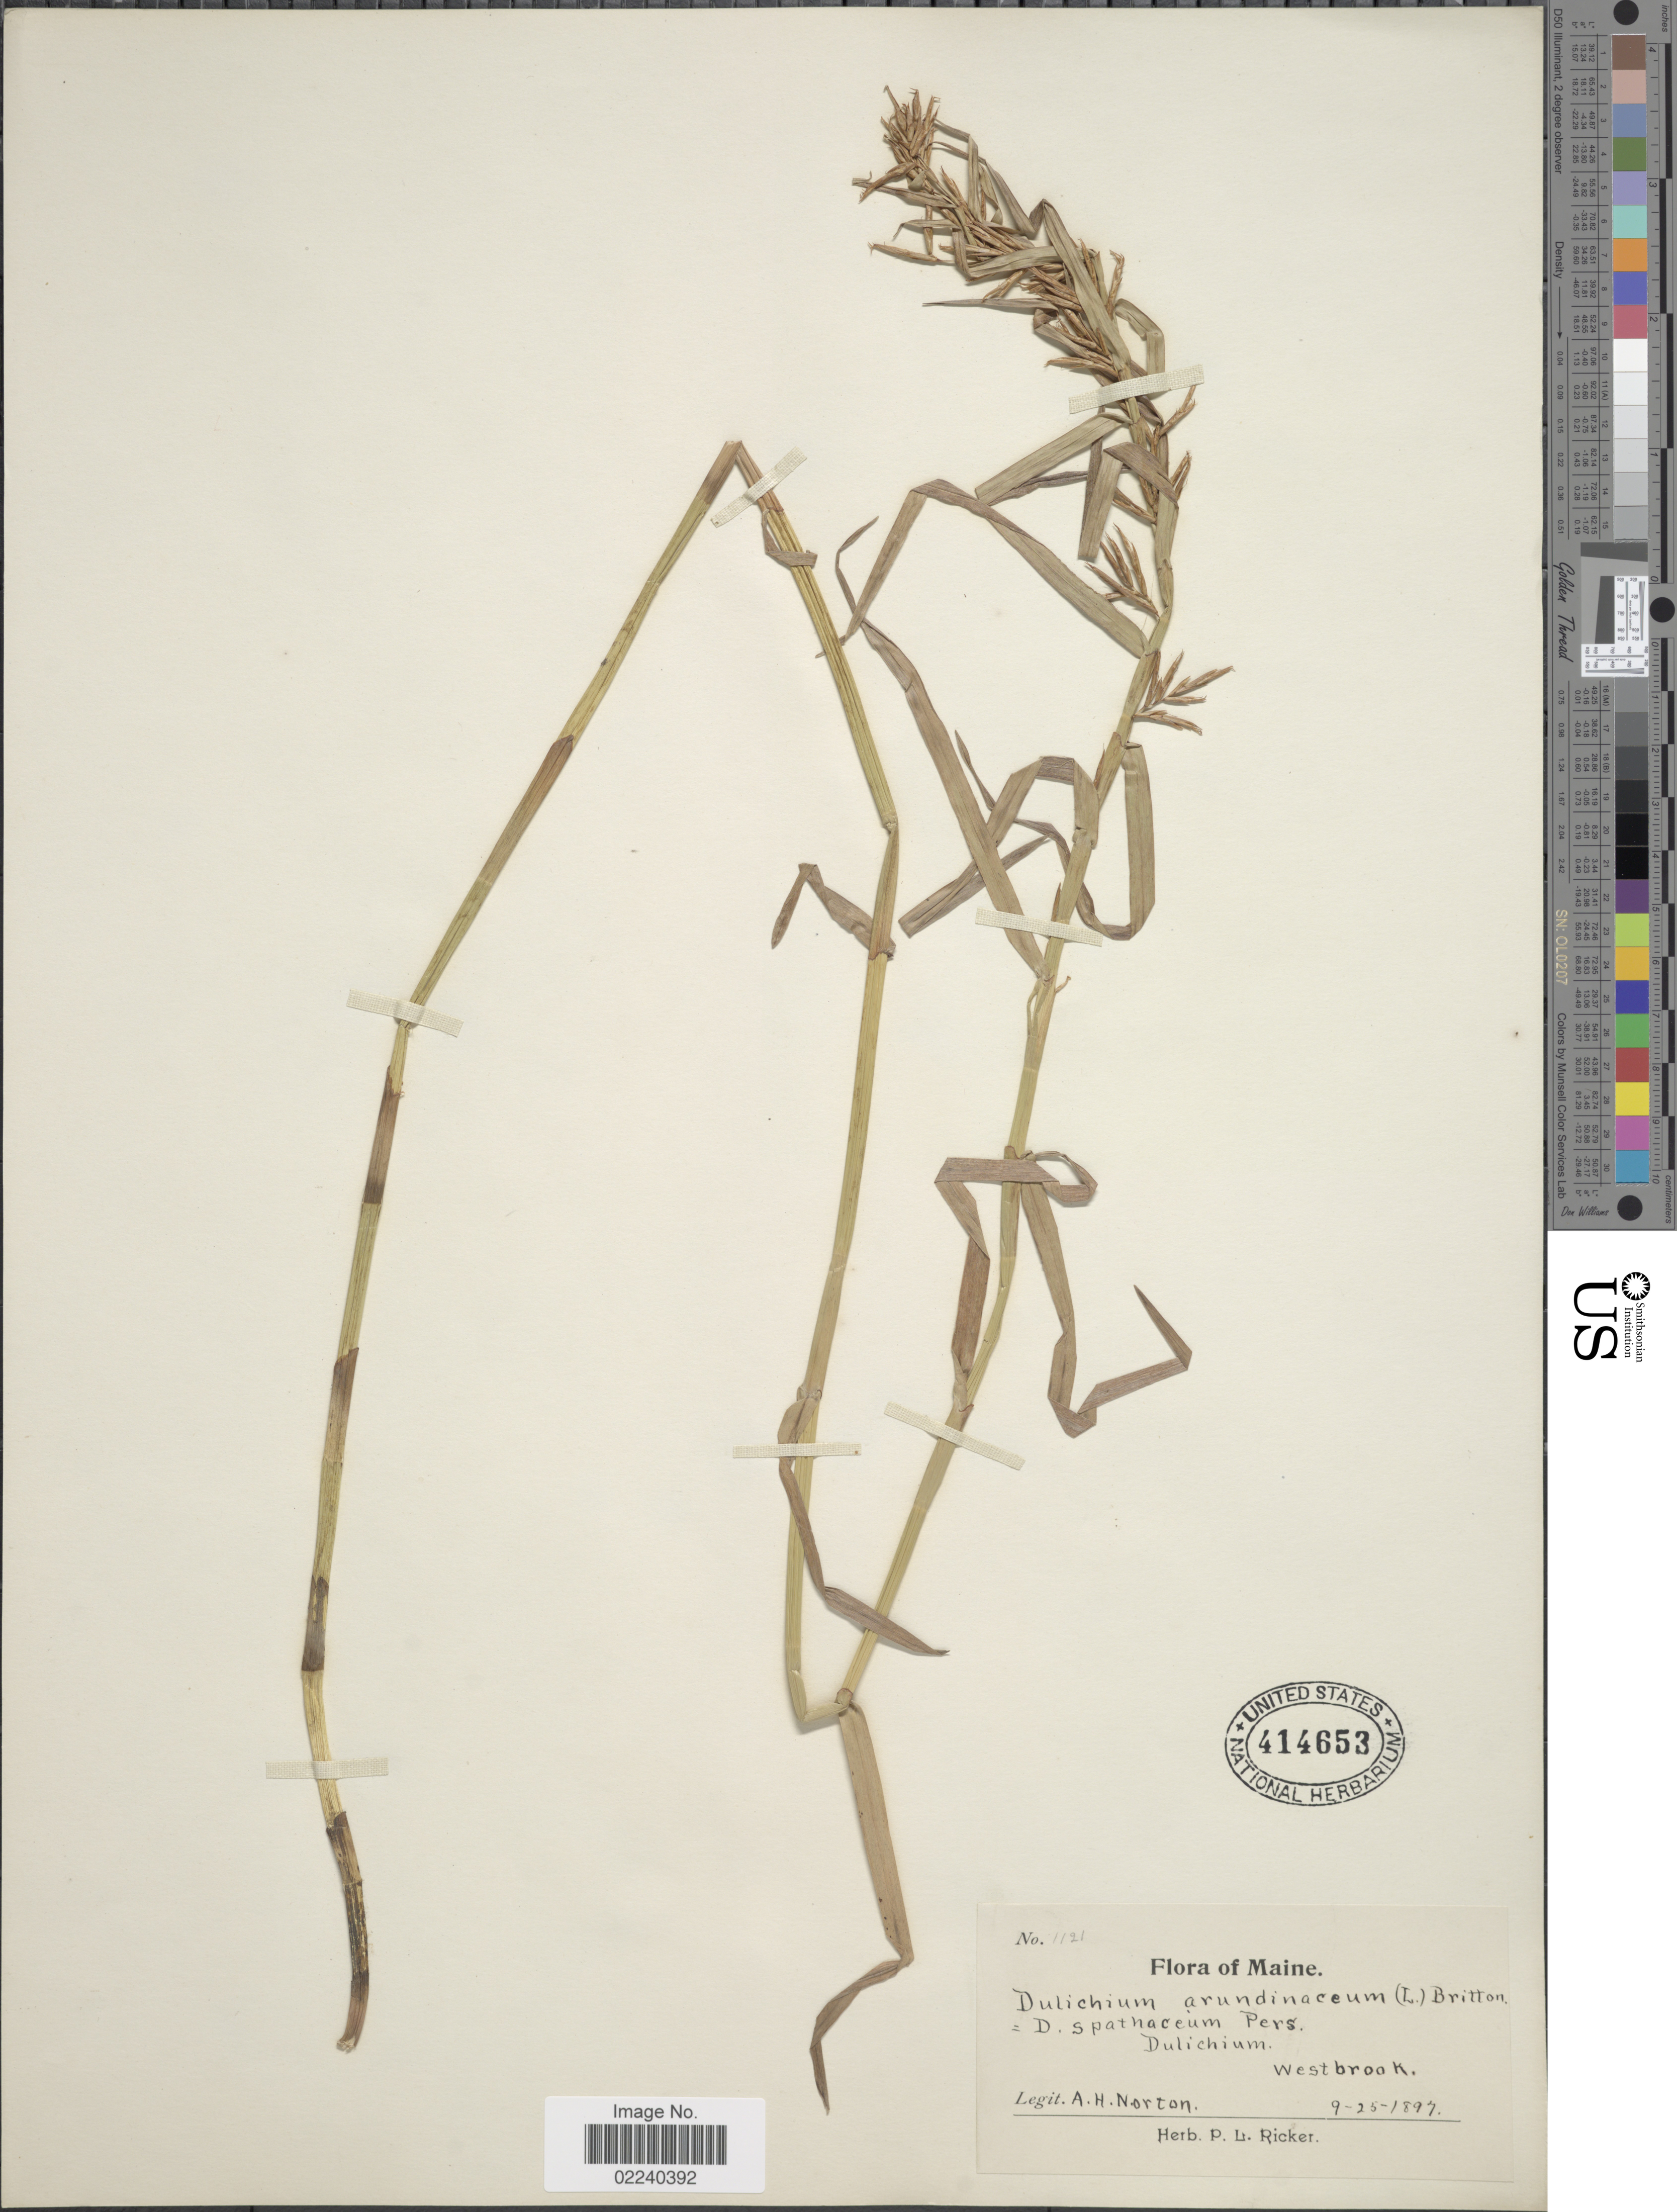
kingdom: Plantae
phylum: Tracheophyta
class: Liliopsida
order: Poales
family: Cyperaceae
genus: Dulichium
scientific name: Dulichium arundinaceum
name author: (L.) Britton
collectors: A. Norton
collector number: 1121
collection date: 1897-09-25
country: United States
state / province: Maine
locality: Westbrook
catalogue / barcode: US 414653